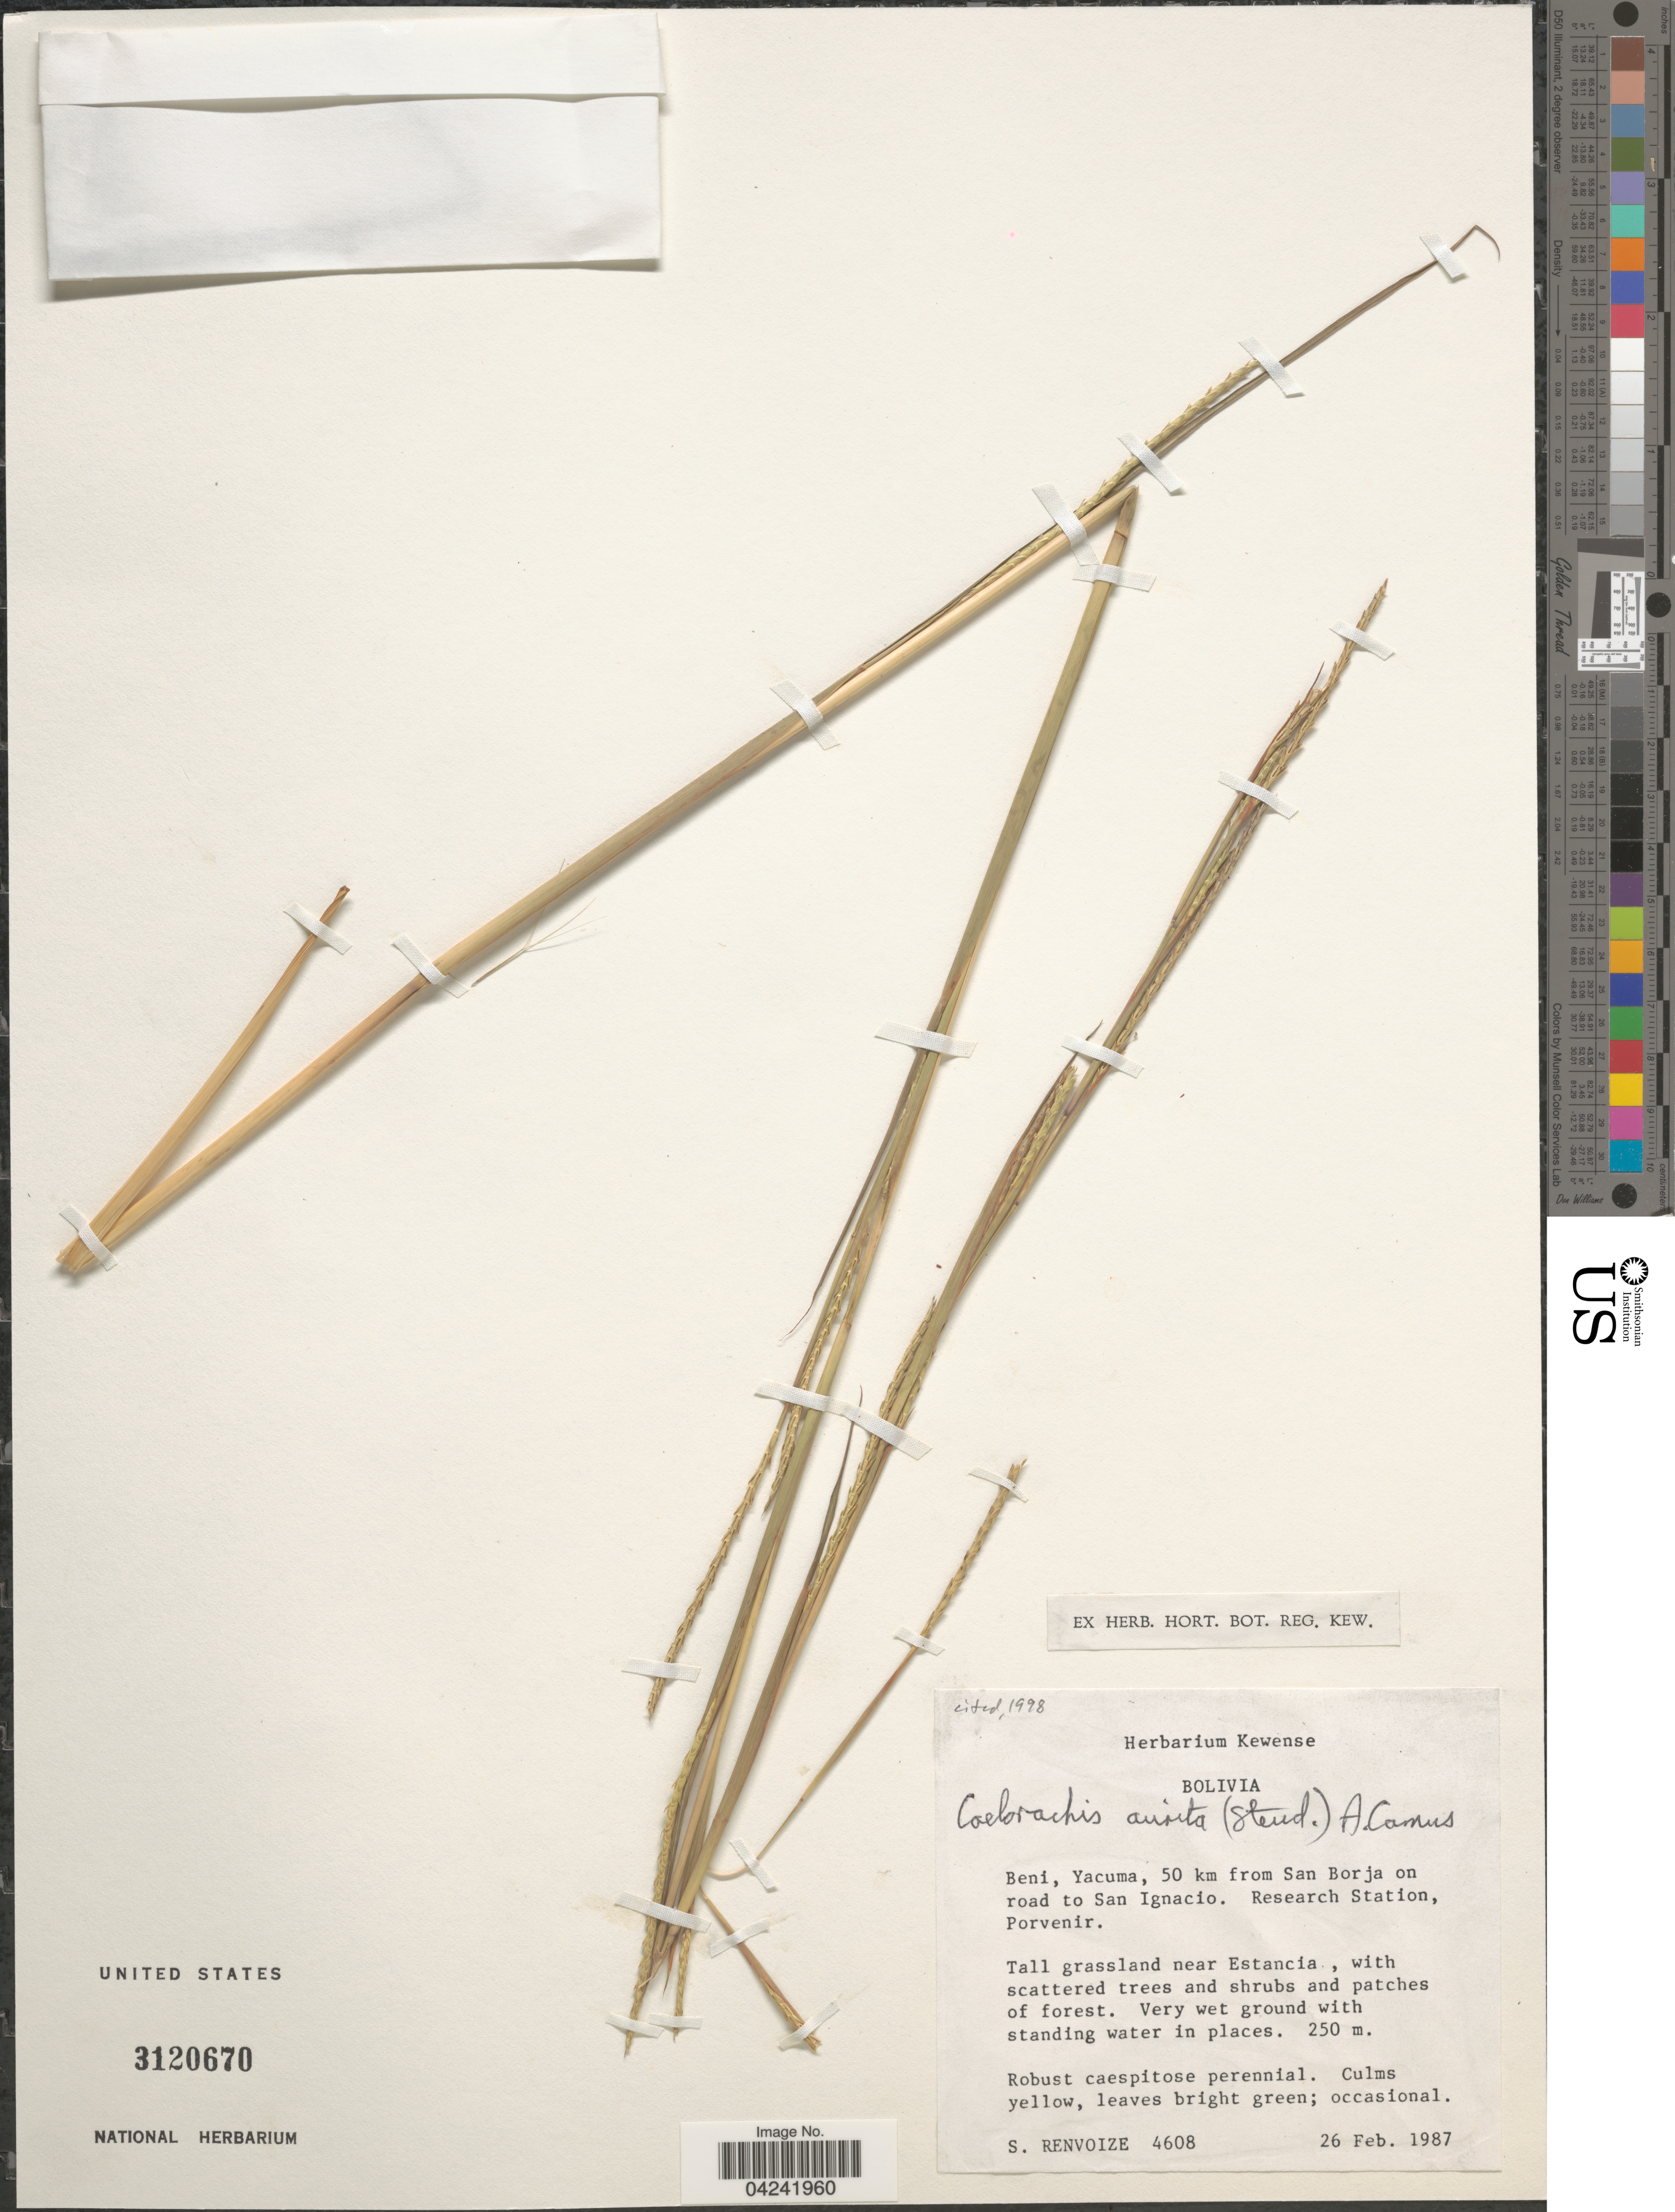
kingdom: Plantae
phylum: Tracheophyta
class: Liliopsida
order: Poales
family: Poaceae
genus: Mnesithea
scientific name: Mnesithea aurita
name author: (Steud.) de Koning & Sosef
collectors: S. A. Renvoize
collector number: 4608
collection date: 1987-02-26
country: Bolivia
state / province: Beni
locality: Yacuma, 50 km from San Borja on road to San Ignacio. Research Station, Porvenir.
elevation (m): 250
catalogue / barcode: US 3120670